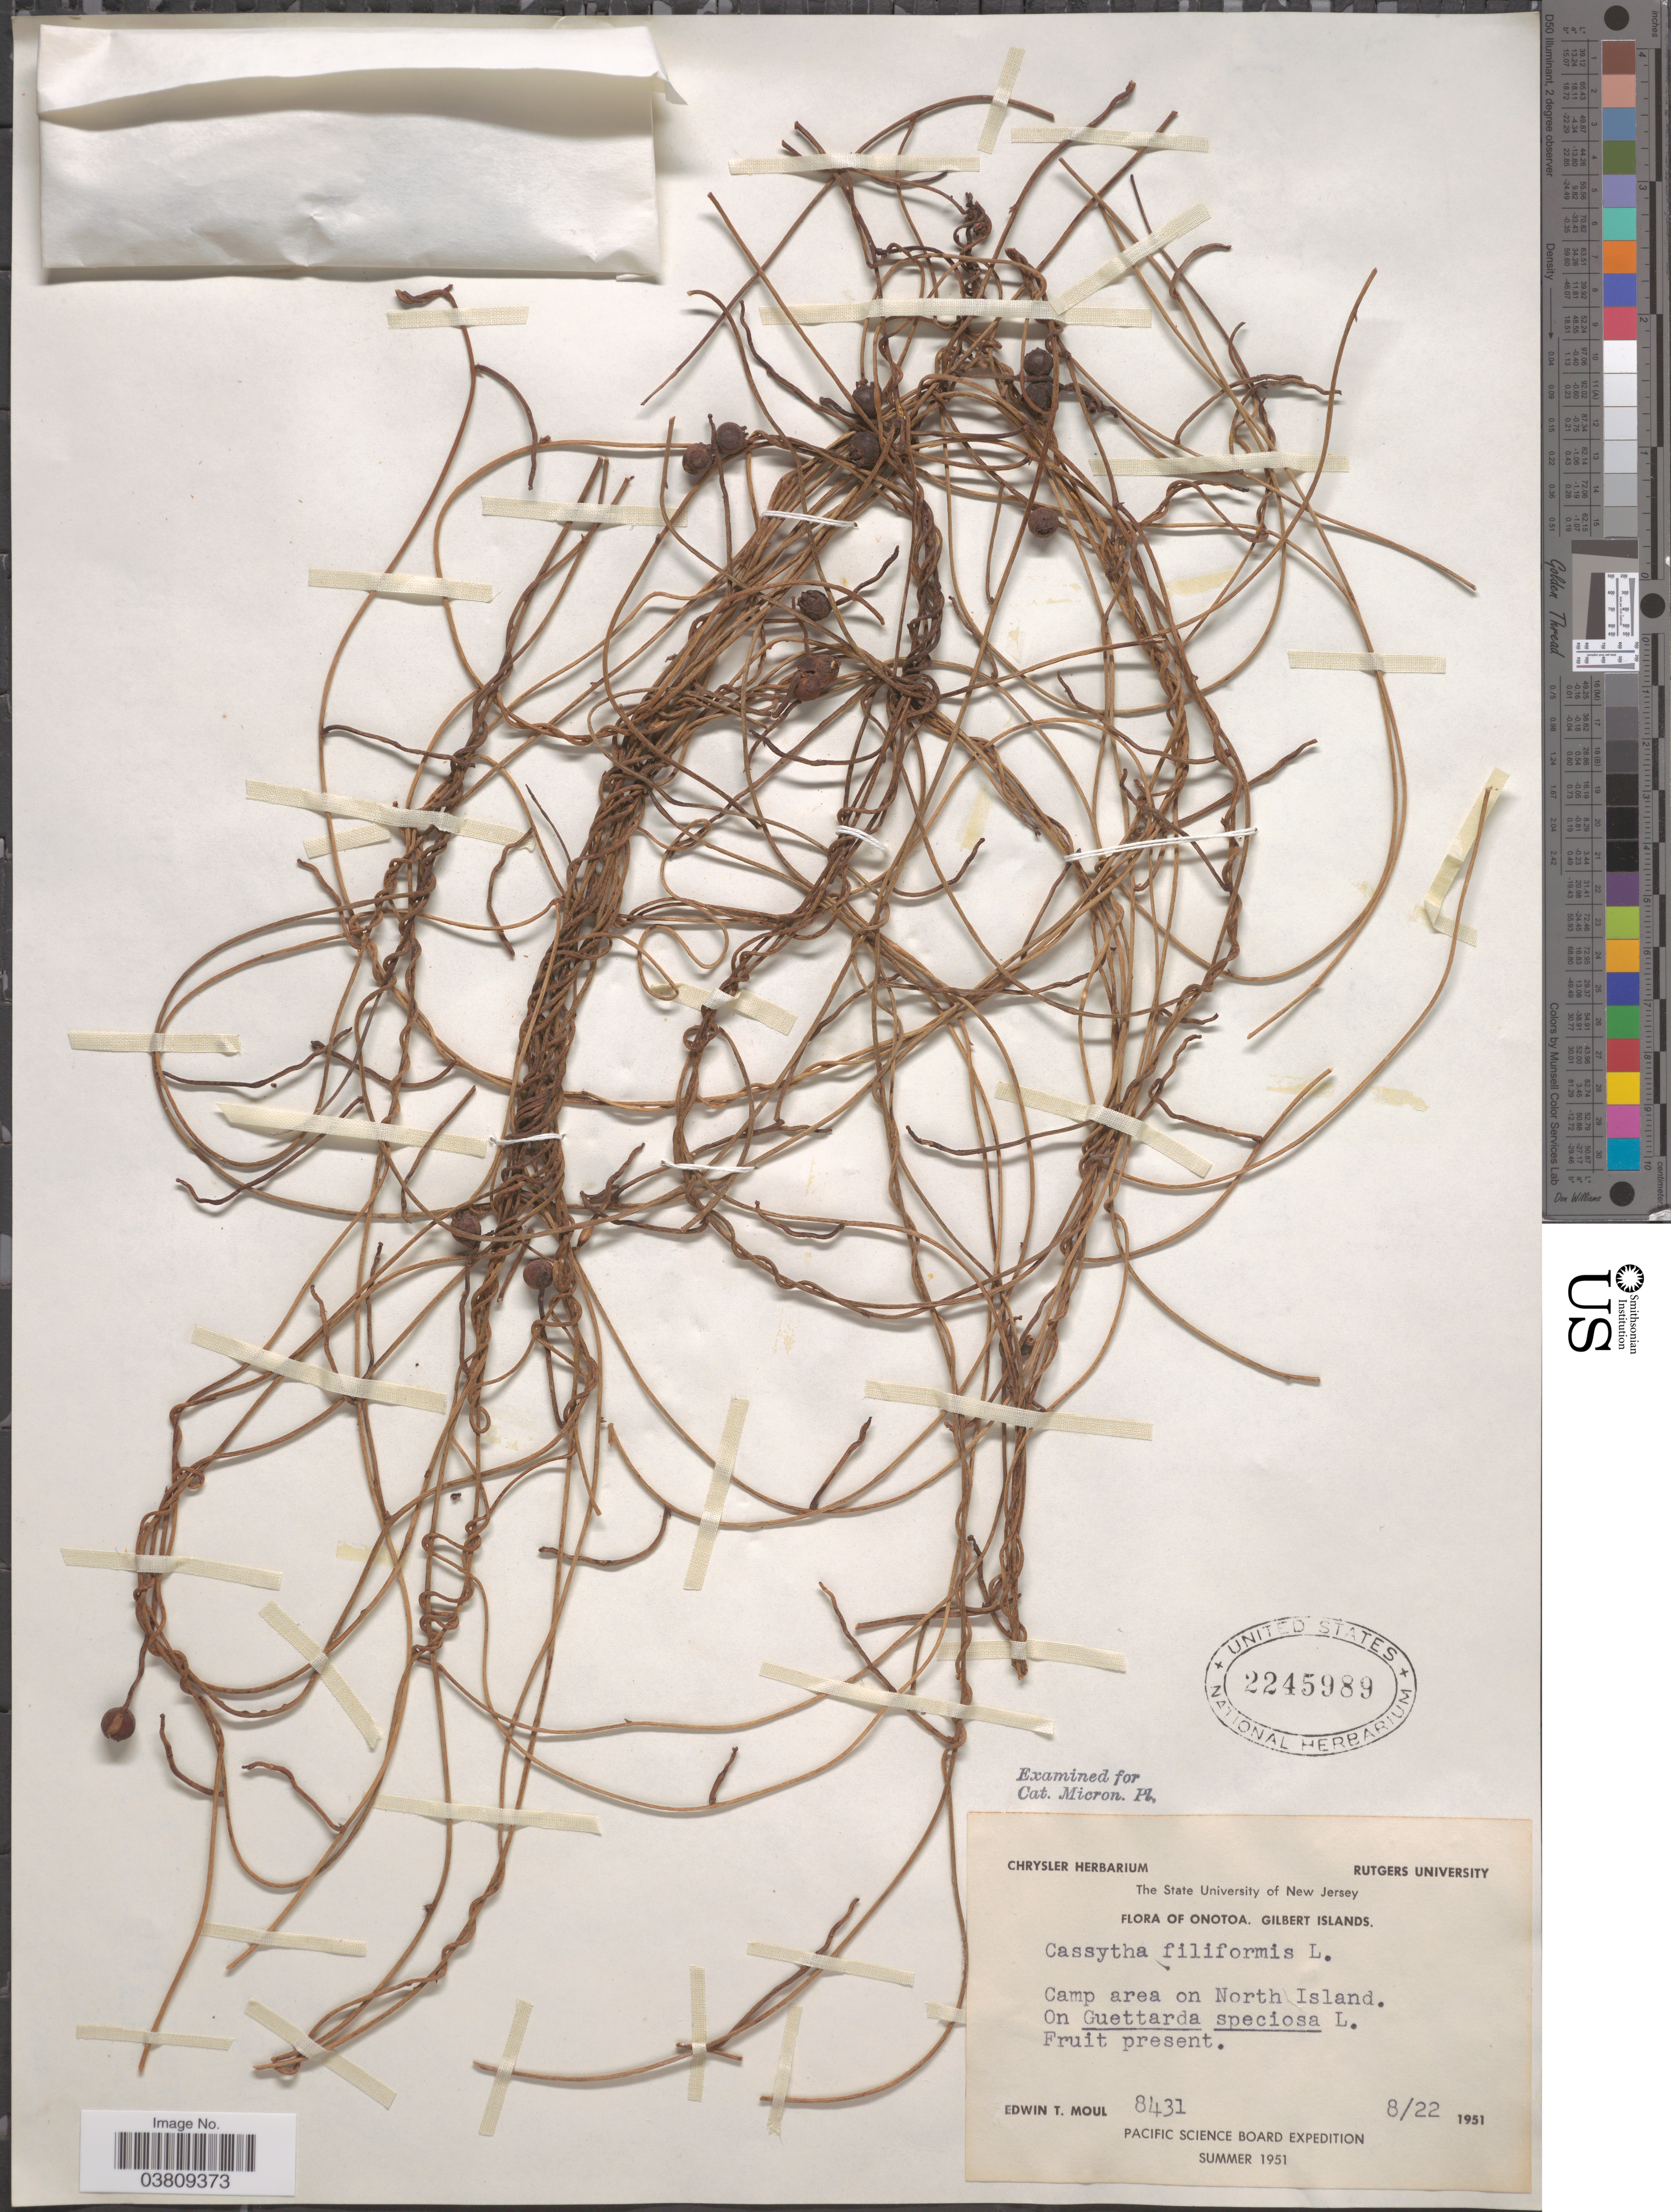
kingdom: Plantae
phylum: Tracheophyta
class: Magnoliopsida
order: Laurales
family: Lauraceae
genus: Cassytha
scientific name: Cassytha filiformis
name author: L.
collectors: E. T. Moul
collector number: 8431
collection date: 1951-08-22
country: Kiribati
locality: Onotoa. Gilbert Islands. Camp area on North Island.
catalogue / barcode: US 2245989